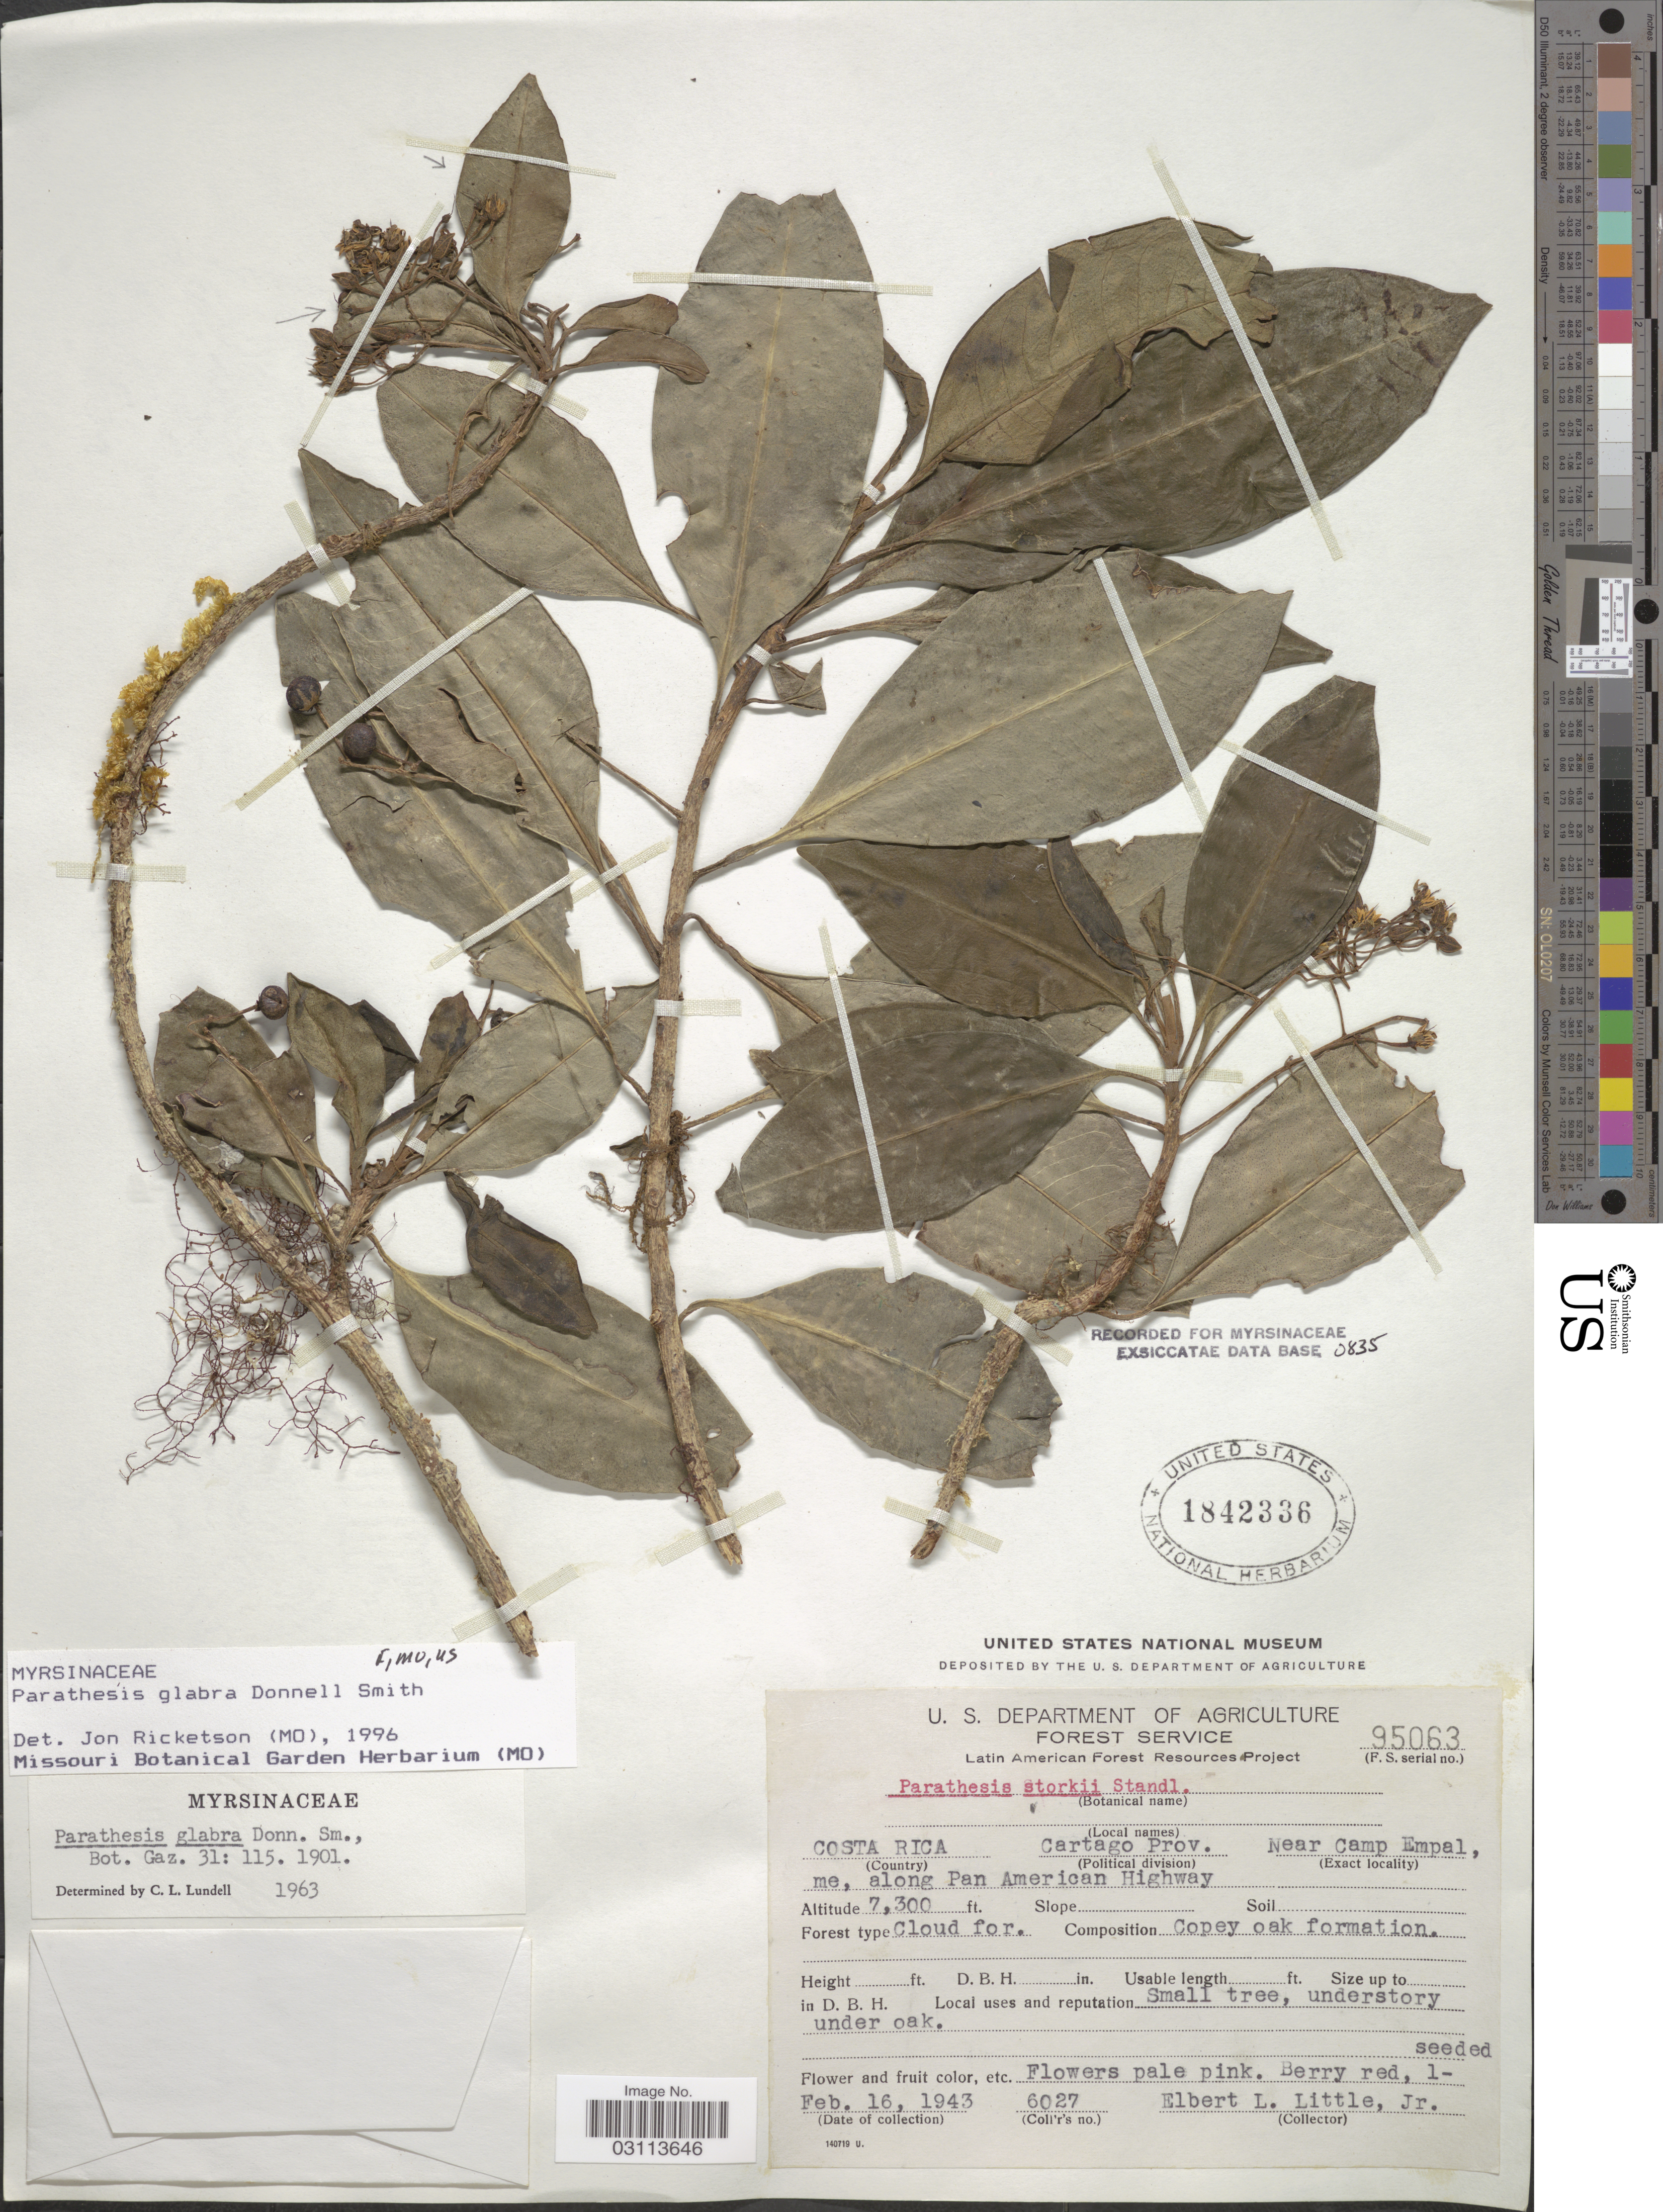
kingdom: Plantae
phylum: Tracheophyta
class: Magnoliopsida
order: Ericales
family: Primulaceae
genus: Parathesis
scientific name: Parathesis glabra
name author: Donn. Sm.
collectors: E. L. Little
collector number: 6027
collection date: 1943-02-16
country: Costa Rica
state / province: Cartago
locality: Near Camp Empalme, along Pan American Highway.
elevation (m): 2225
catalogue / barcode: US 1842336